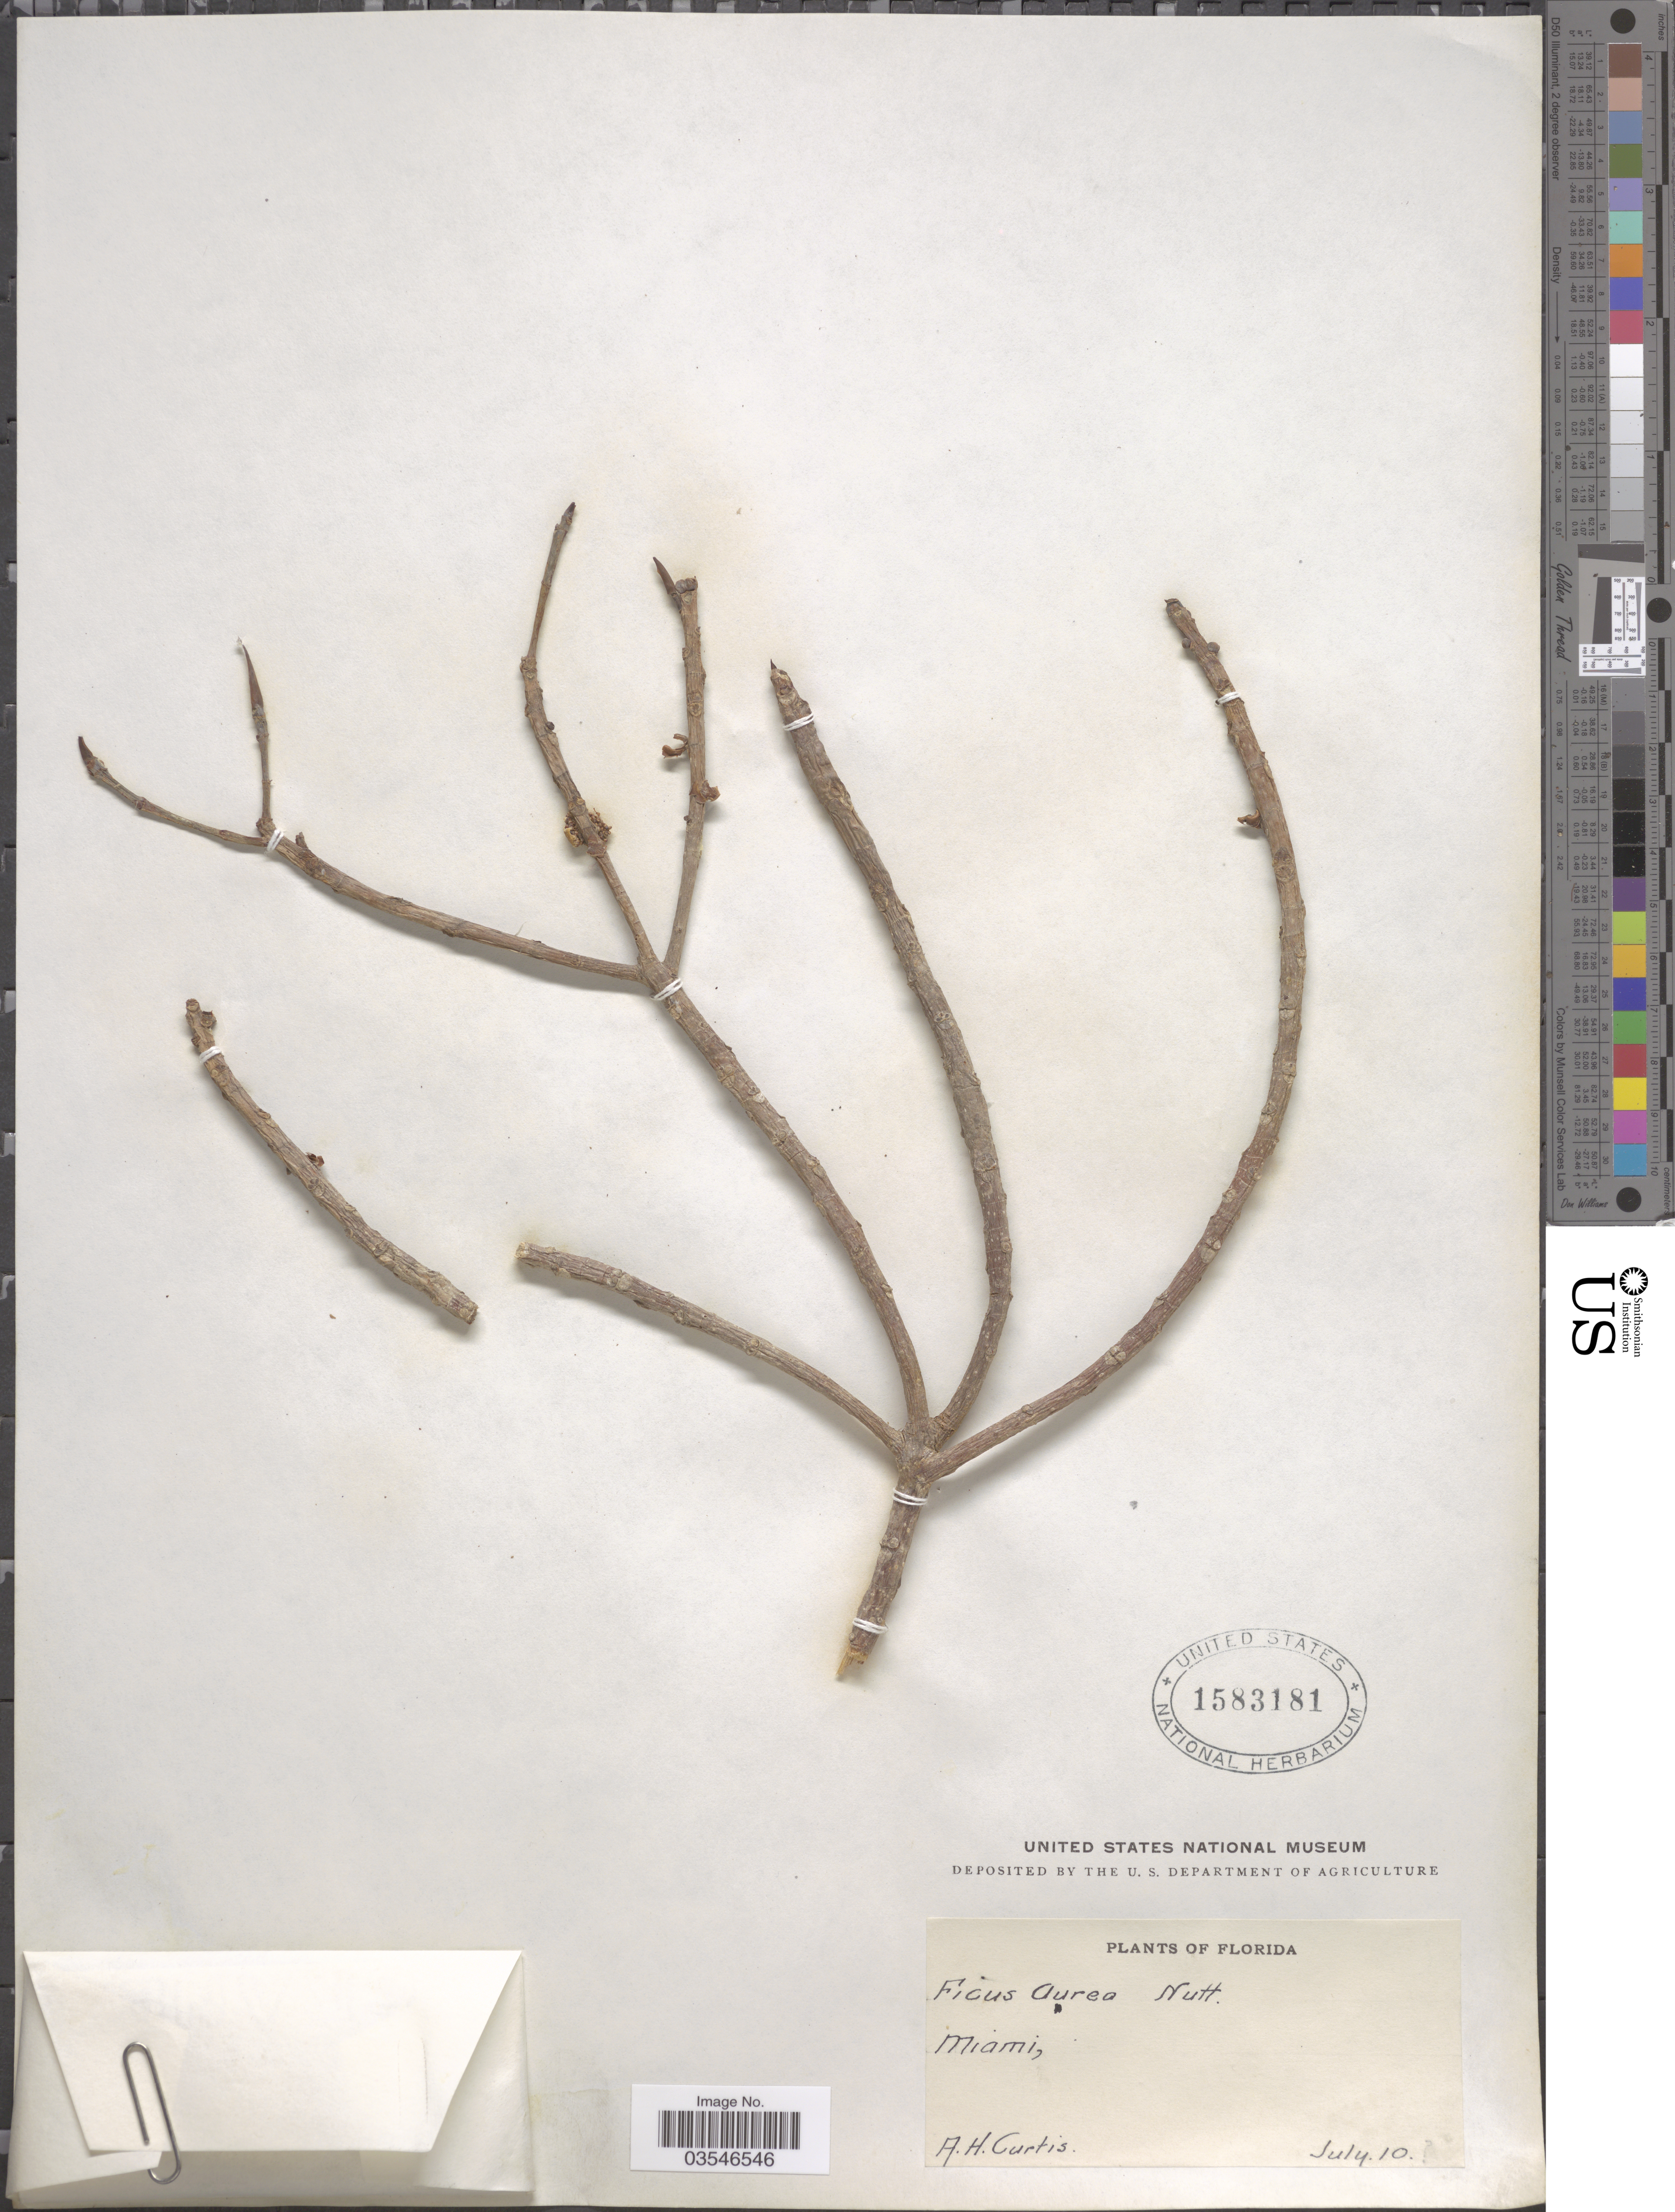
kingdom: Plantae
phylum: Tracheophyta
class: Magnoliopsida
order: Rosales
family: Moraceae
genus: Ficus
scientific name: Ficus aurea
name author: Nutt.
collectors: A. Curtis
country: United States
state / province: Florida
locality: Miami.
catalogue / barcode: US 1583181